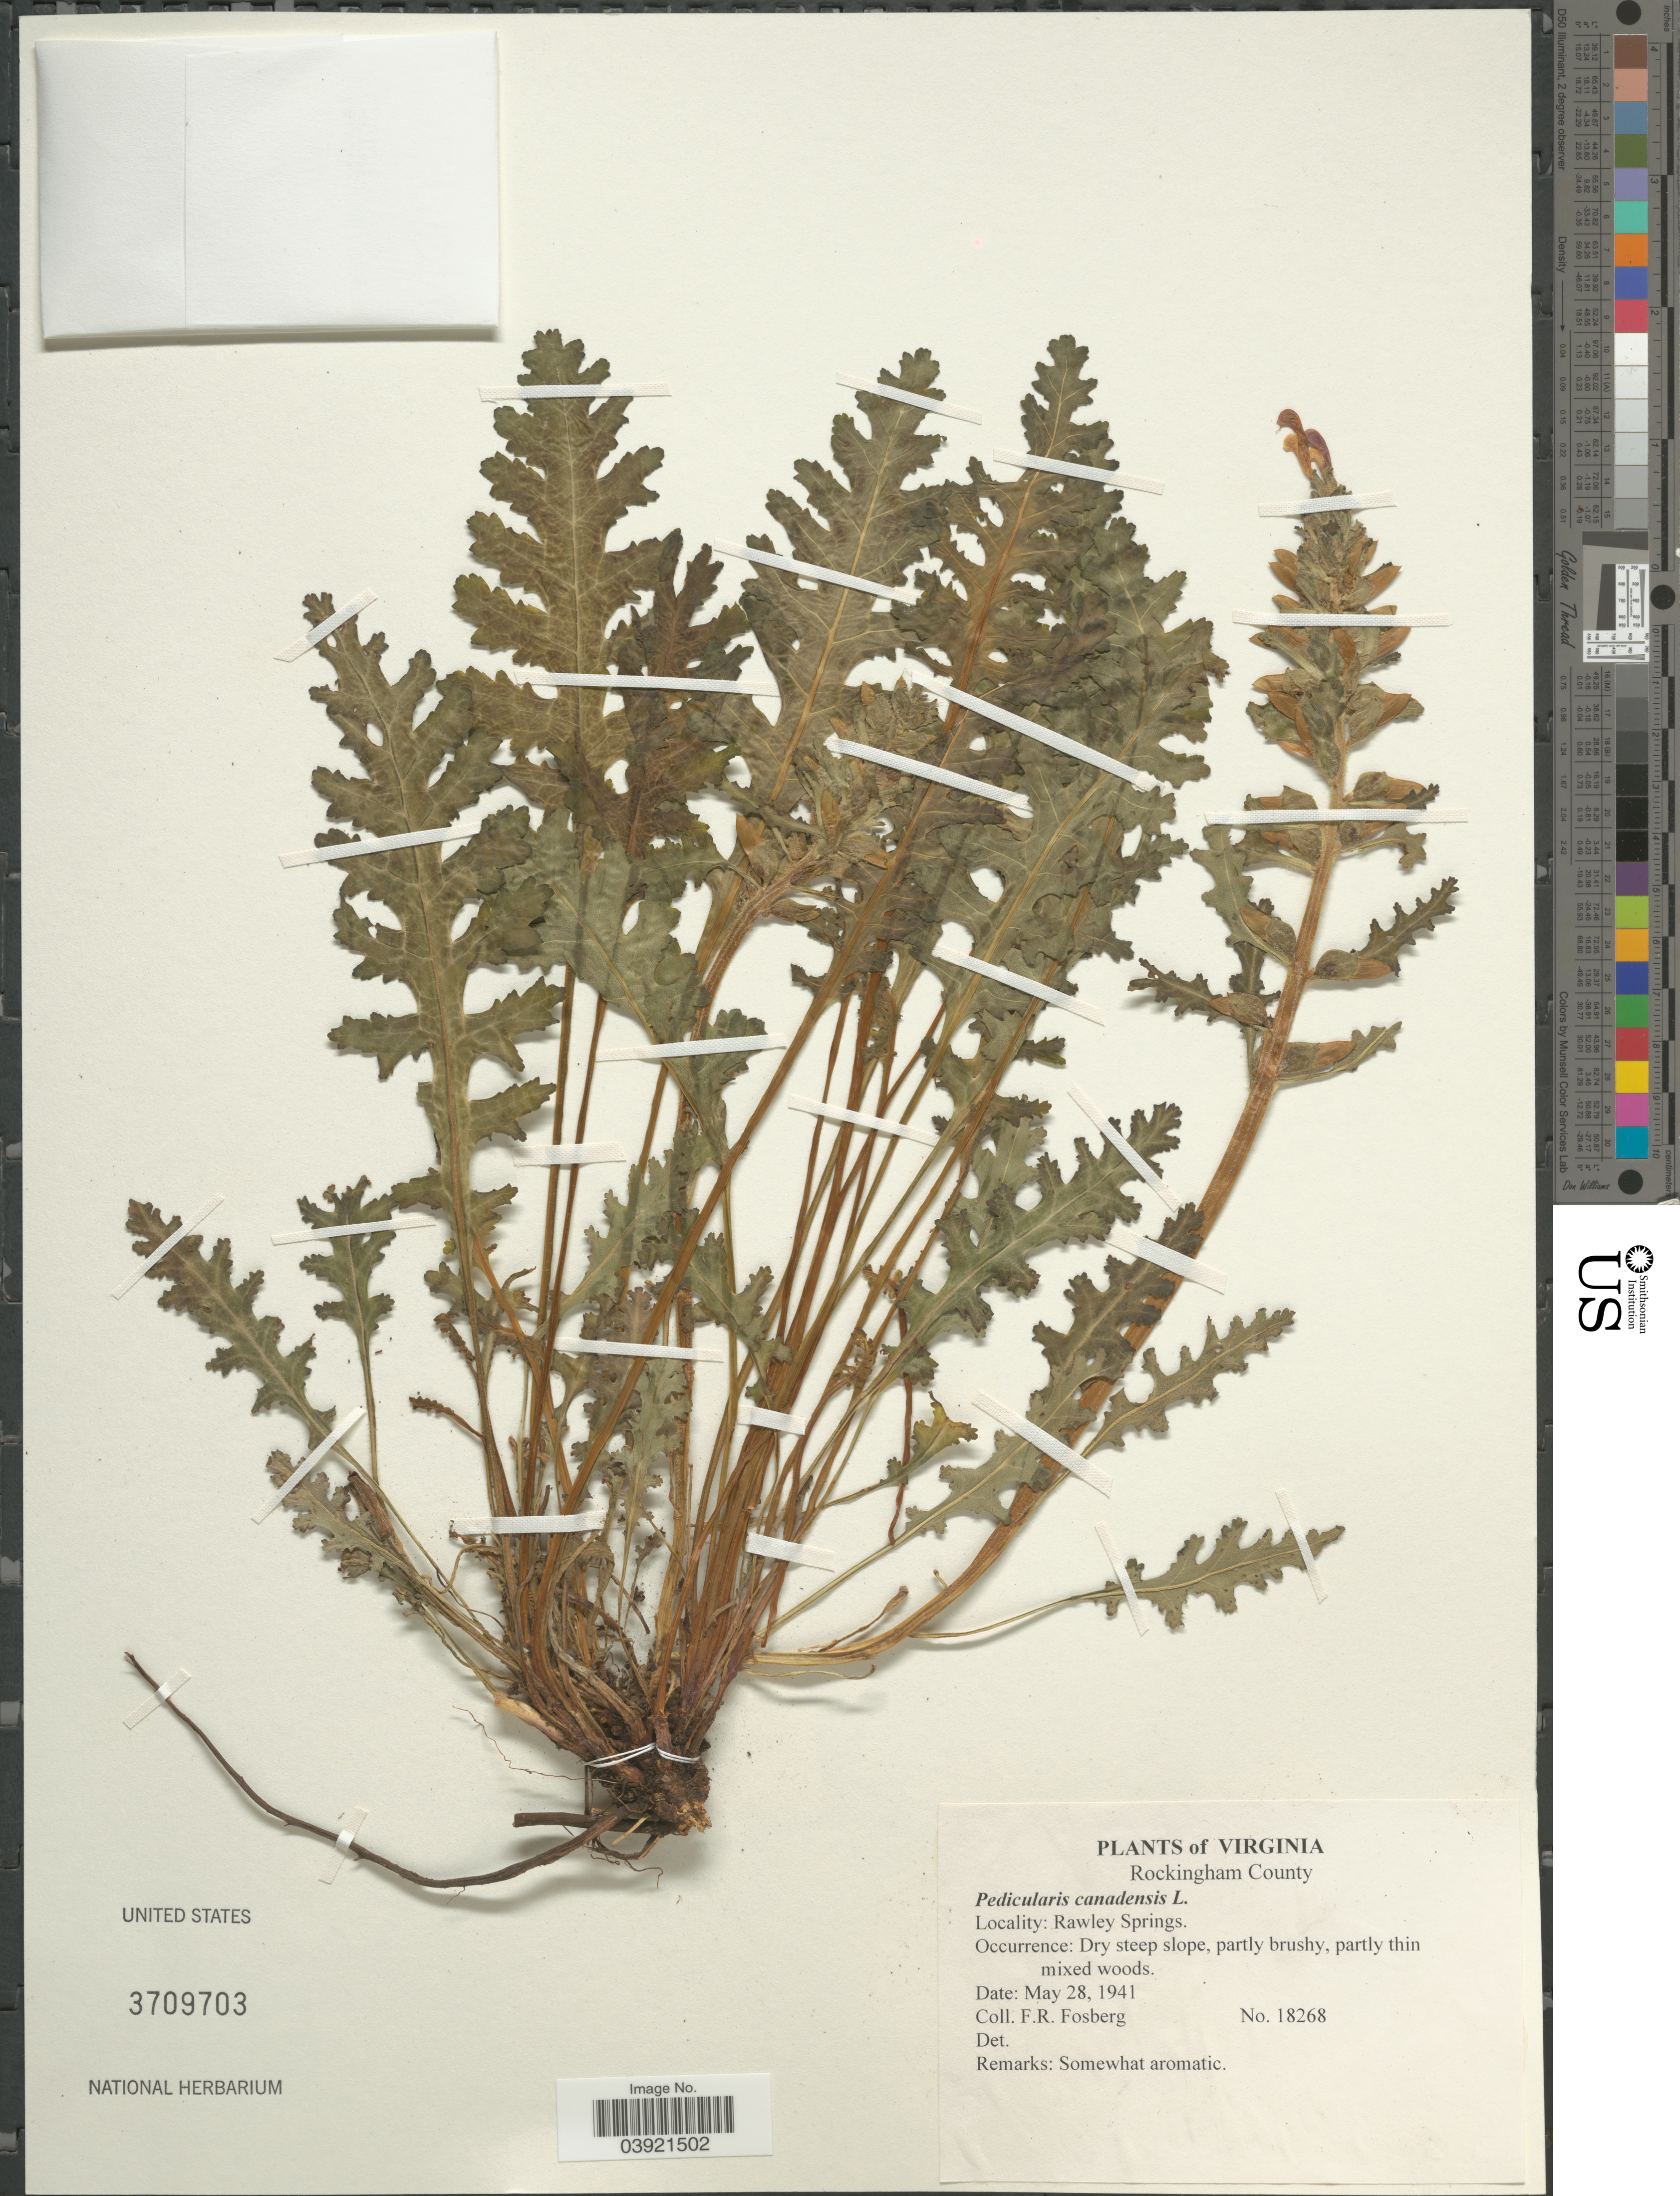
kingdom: Plantae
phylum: Tracheophyta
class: Magnoliopsida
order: Lamiales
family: Orobanchaceae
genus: Pedicularis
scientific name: Pedicularis canadensis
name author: L.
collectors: F. R. Fosberg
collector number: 18268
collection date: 1941-05-28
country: United States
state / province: Virginia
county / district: Rockingham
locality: Rawley Springs.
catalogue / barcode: US 3709703